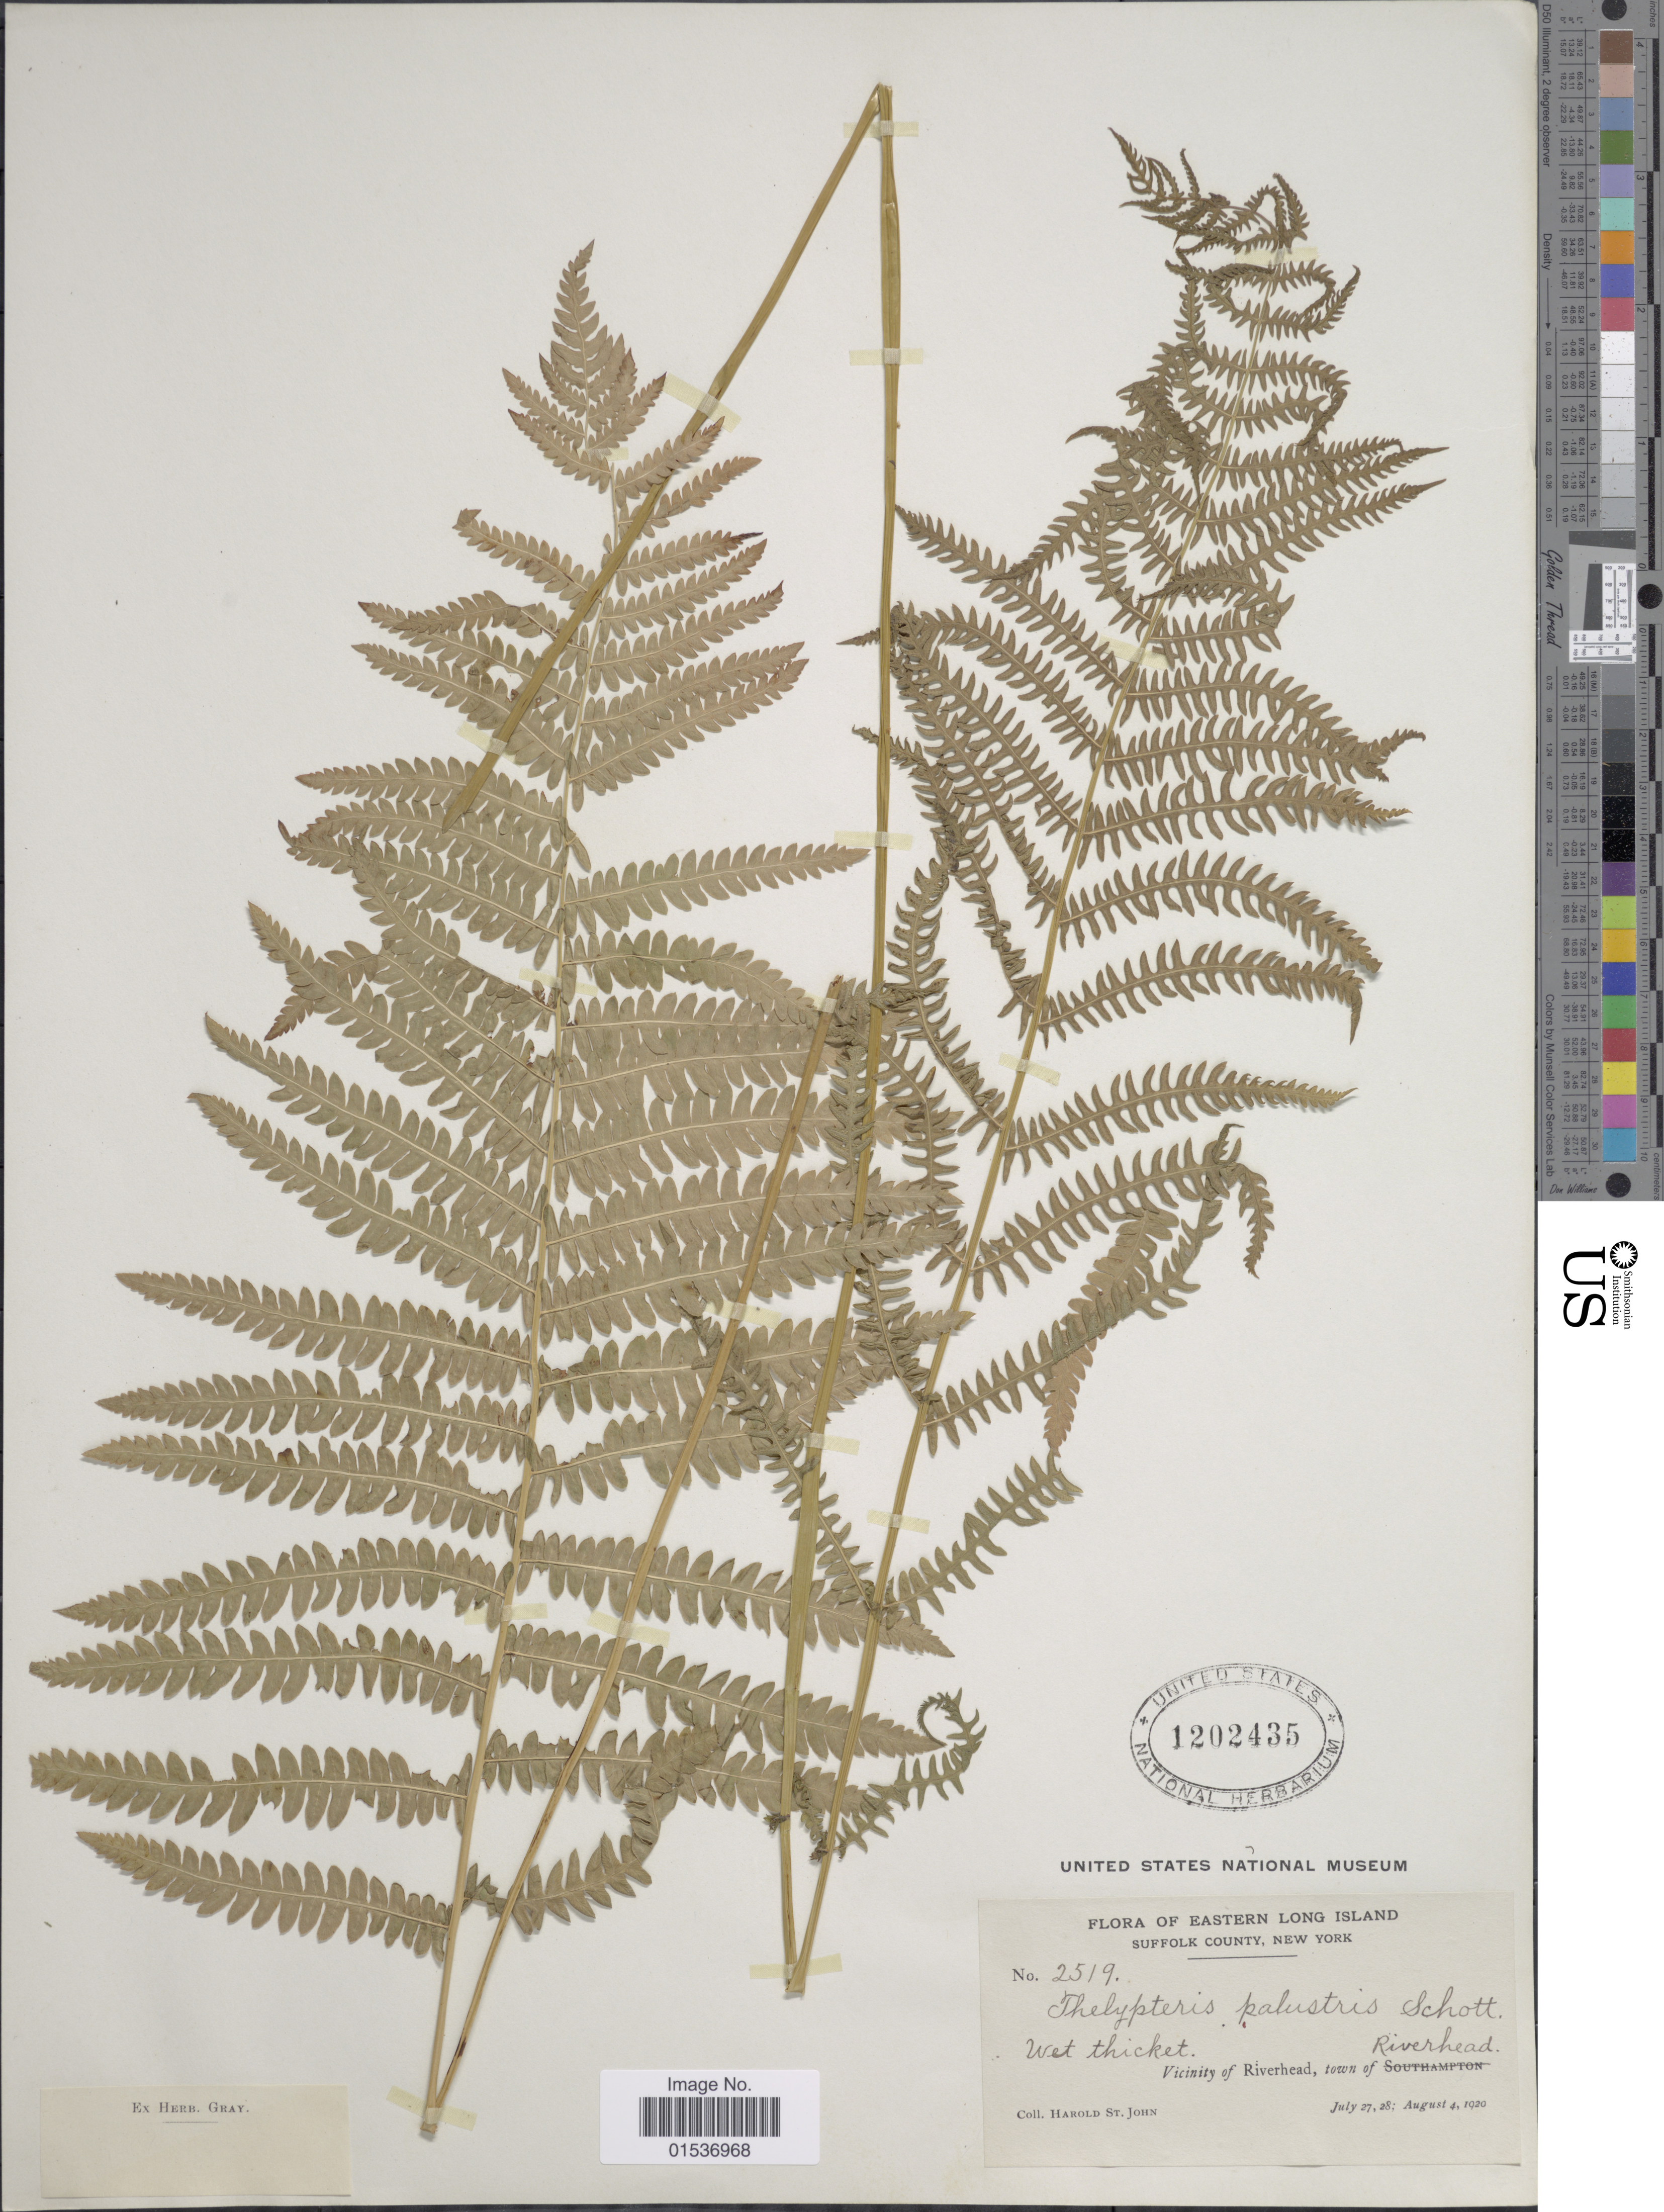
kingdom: Plantae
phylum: Tracheophyta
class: Polypodiopsida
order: Polypodiales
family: Thelypteridaceae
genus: Thelypteris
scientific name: Thelypteris palustris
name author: (Salisb.) Schott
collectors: H. St. John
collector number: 2519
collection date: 1920-07-27/1920-08-04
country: United States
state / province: New York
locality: Suffolk County, New York, Vicinity of Riverhead, town of Riverhead.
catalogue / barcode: US 1202435